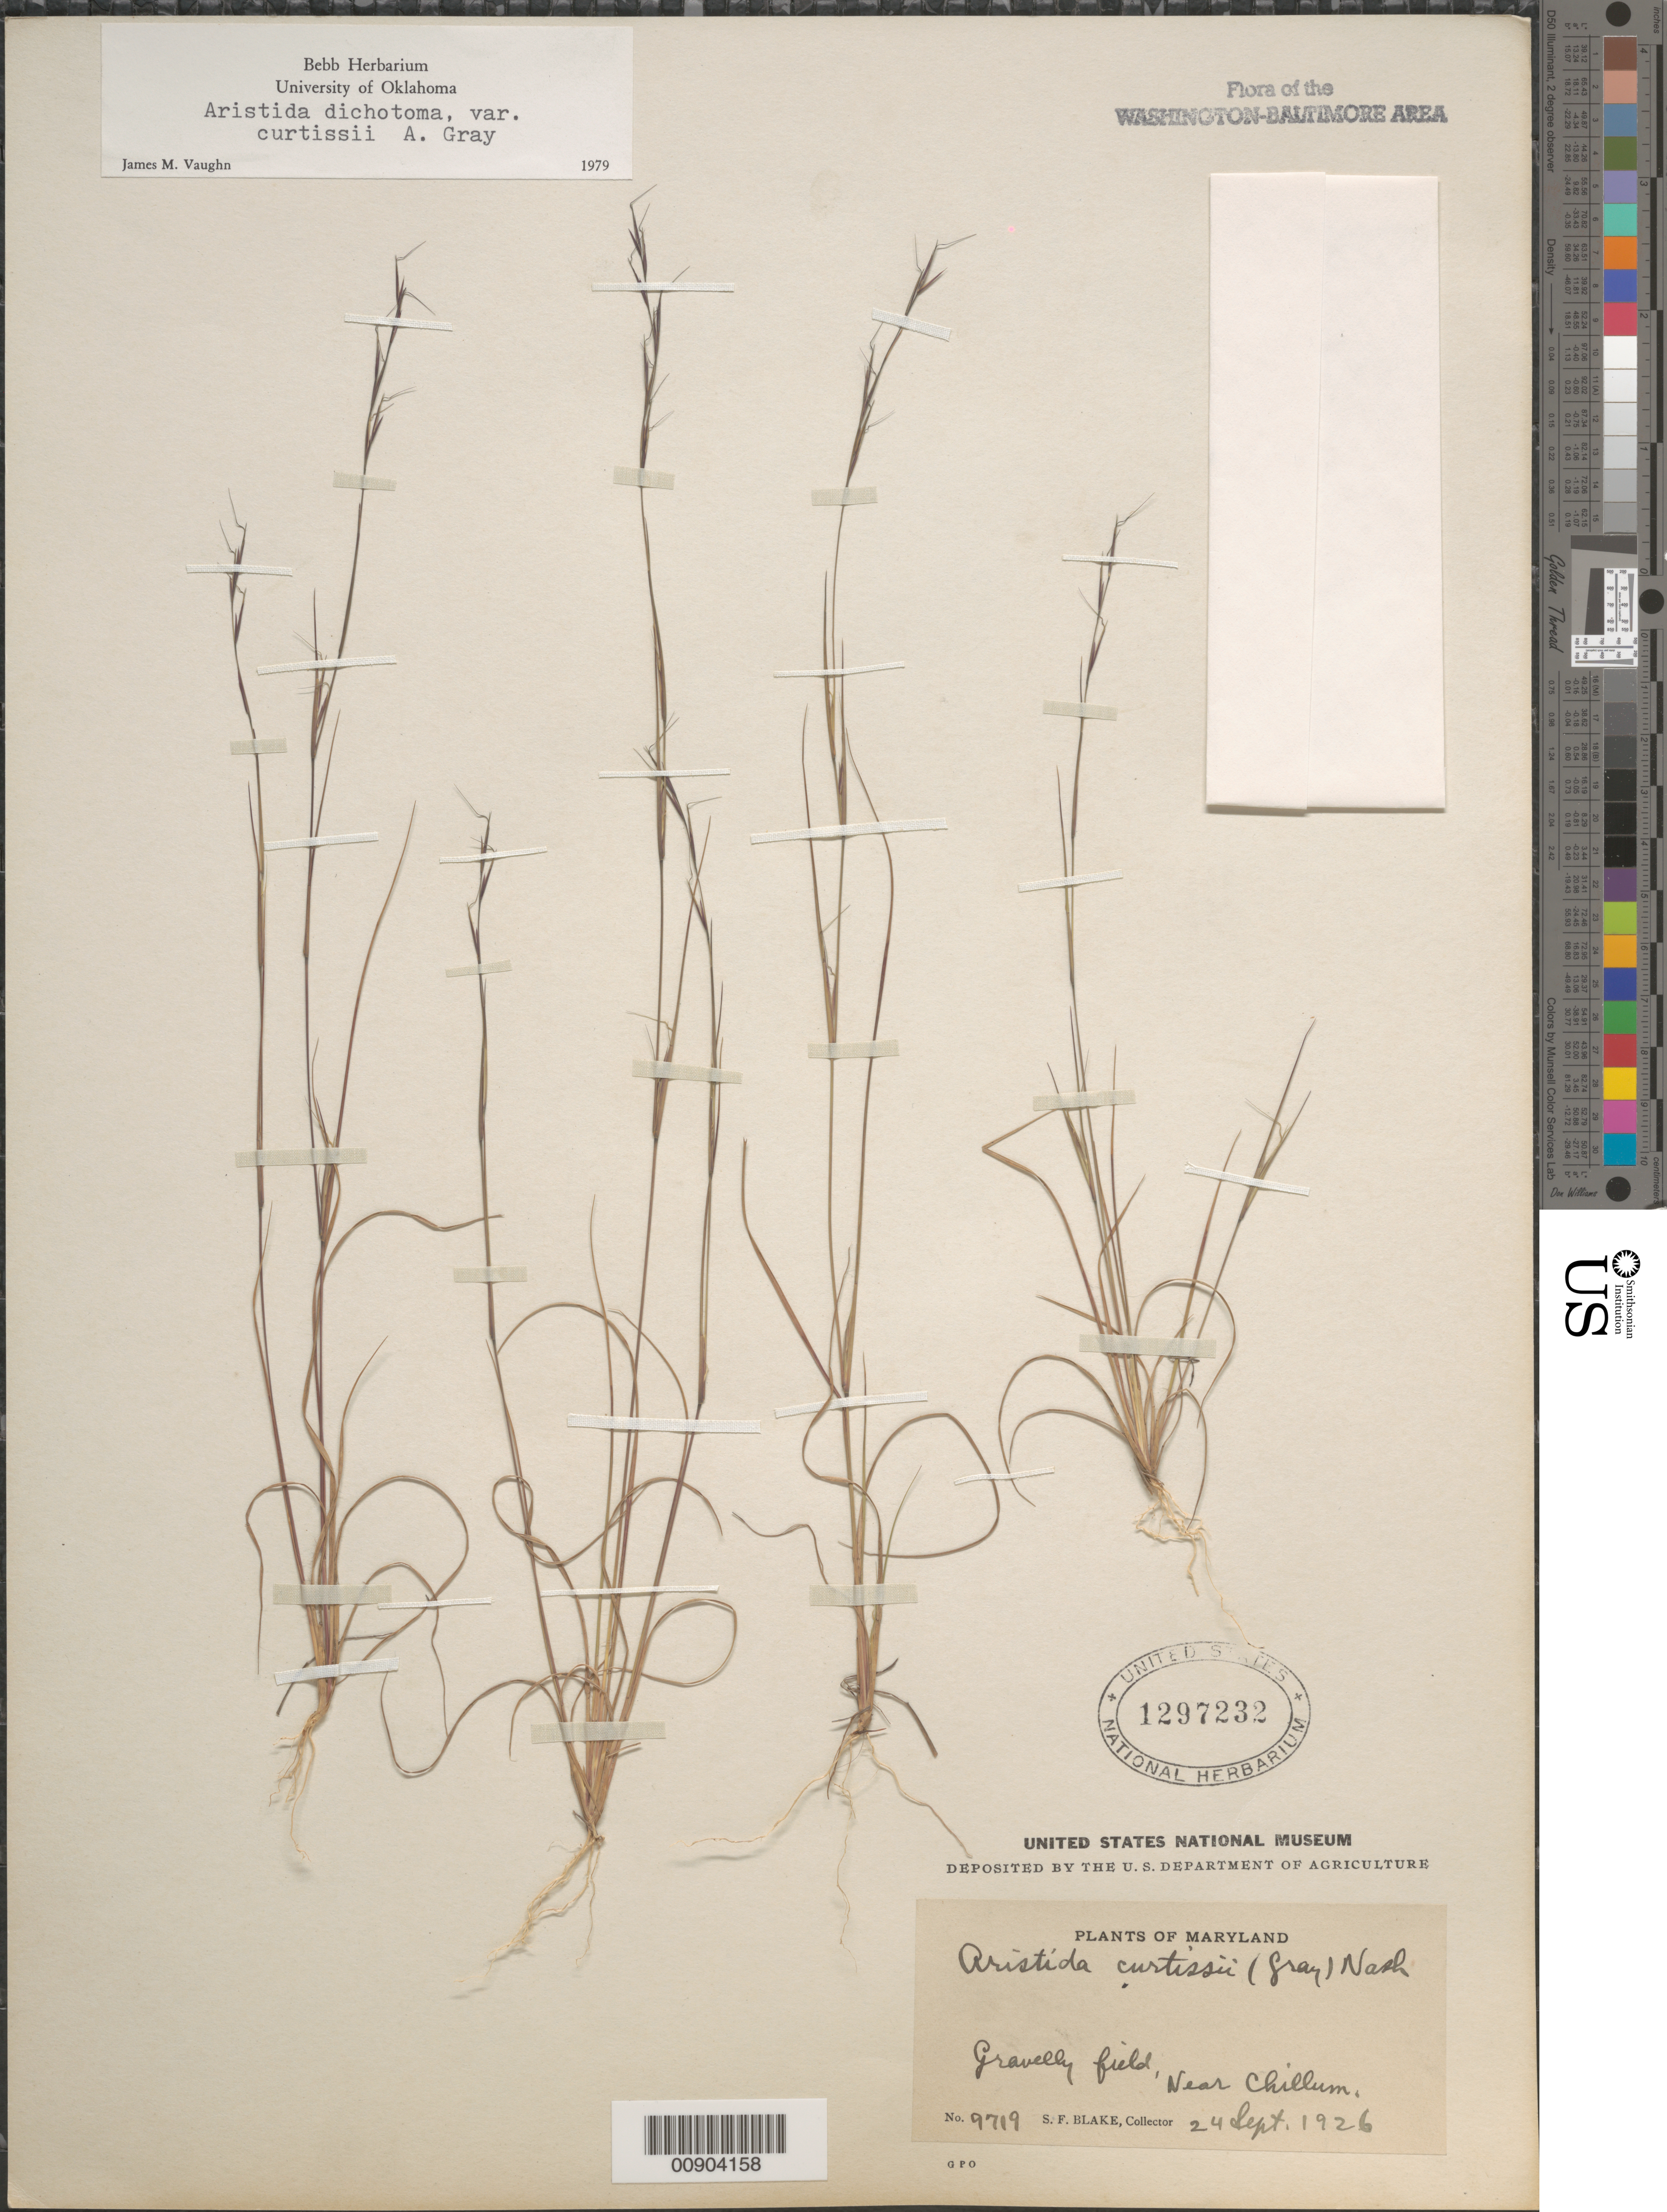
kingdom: Plantae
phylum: Tracheophyta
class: Liliopsida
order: Poales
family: Poaceae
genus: Aristida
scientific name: Aristida dichotoma var. curtisii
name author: A. Gray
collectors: S. Blake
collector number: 9719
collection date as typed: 24 Sep 1926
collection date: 1926-09-24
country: United States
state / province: Maryland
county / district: Prince George's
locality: near Chillum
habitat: gravelly field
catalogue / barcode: US 1297232